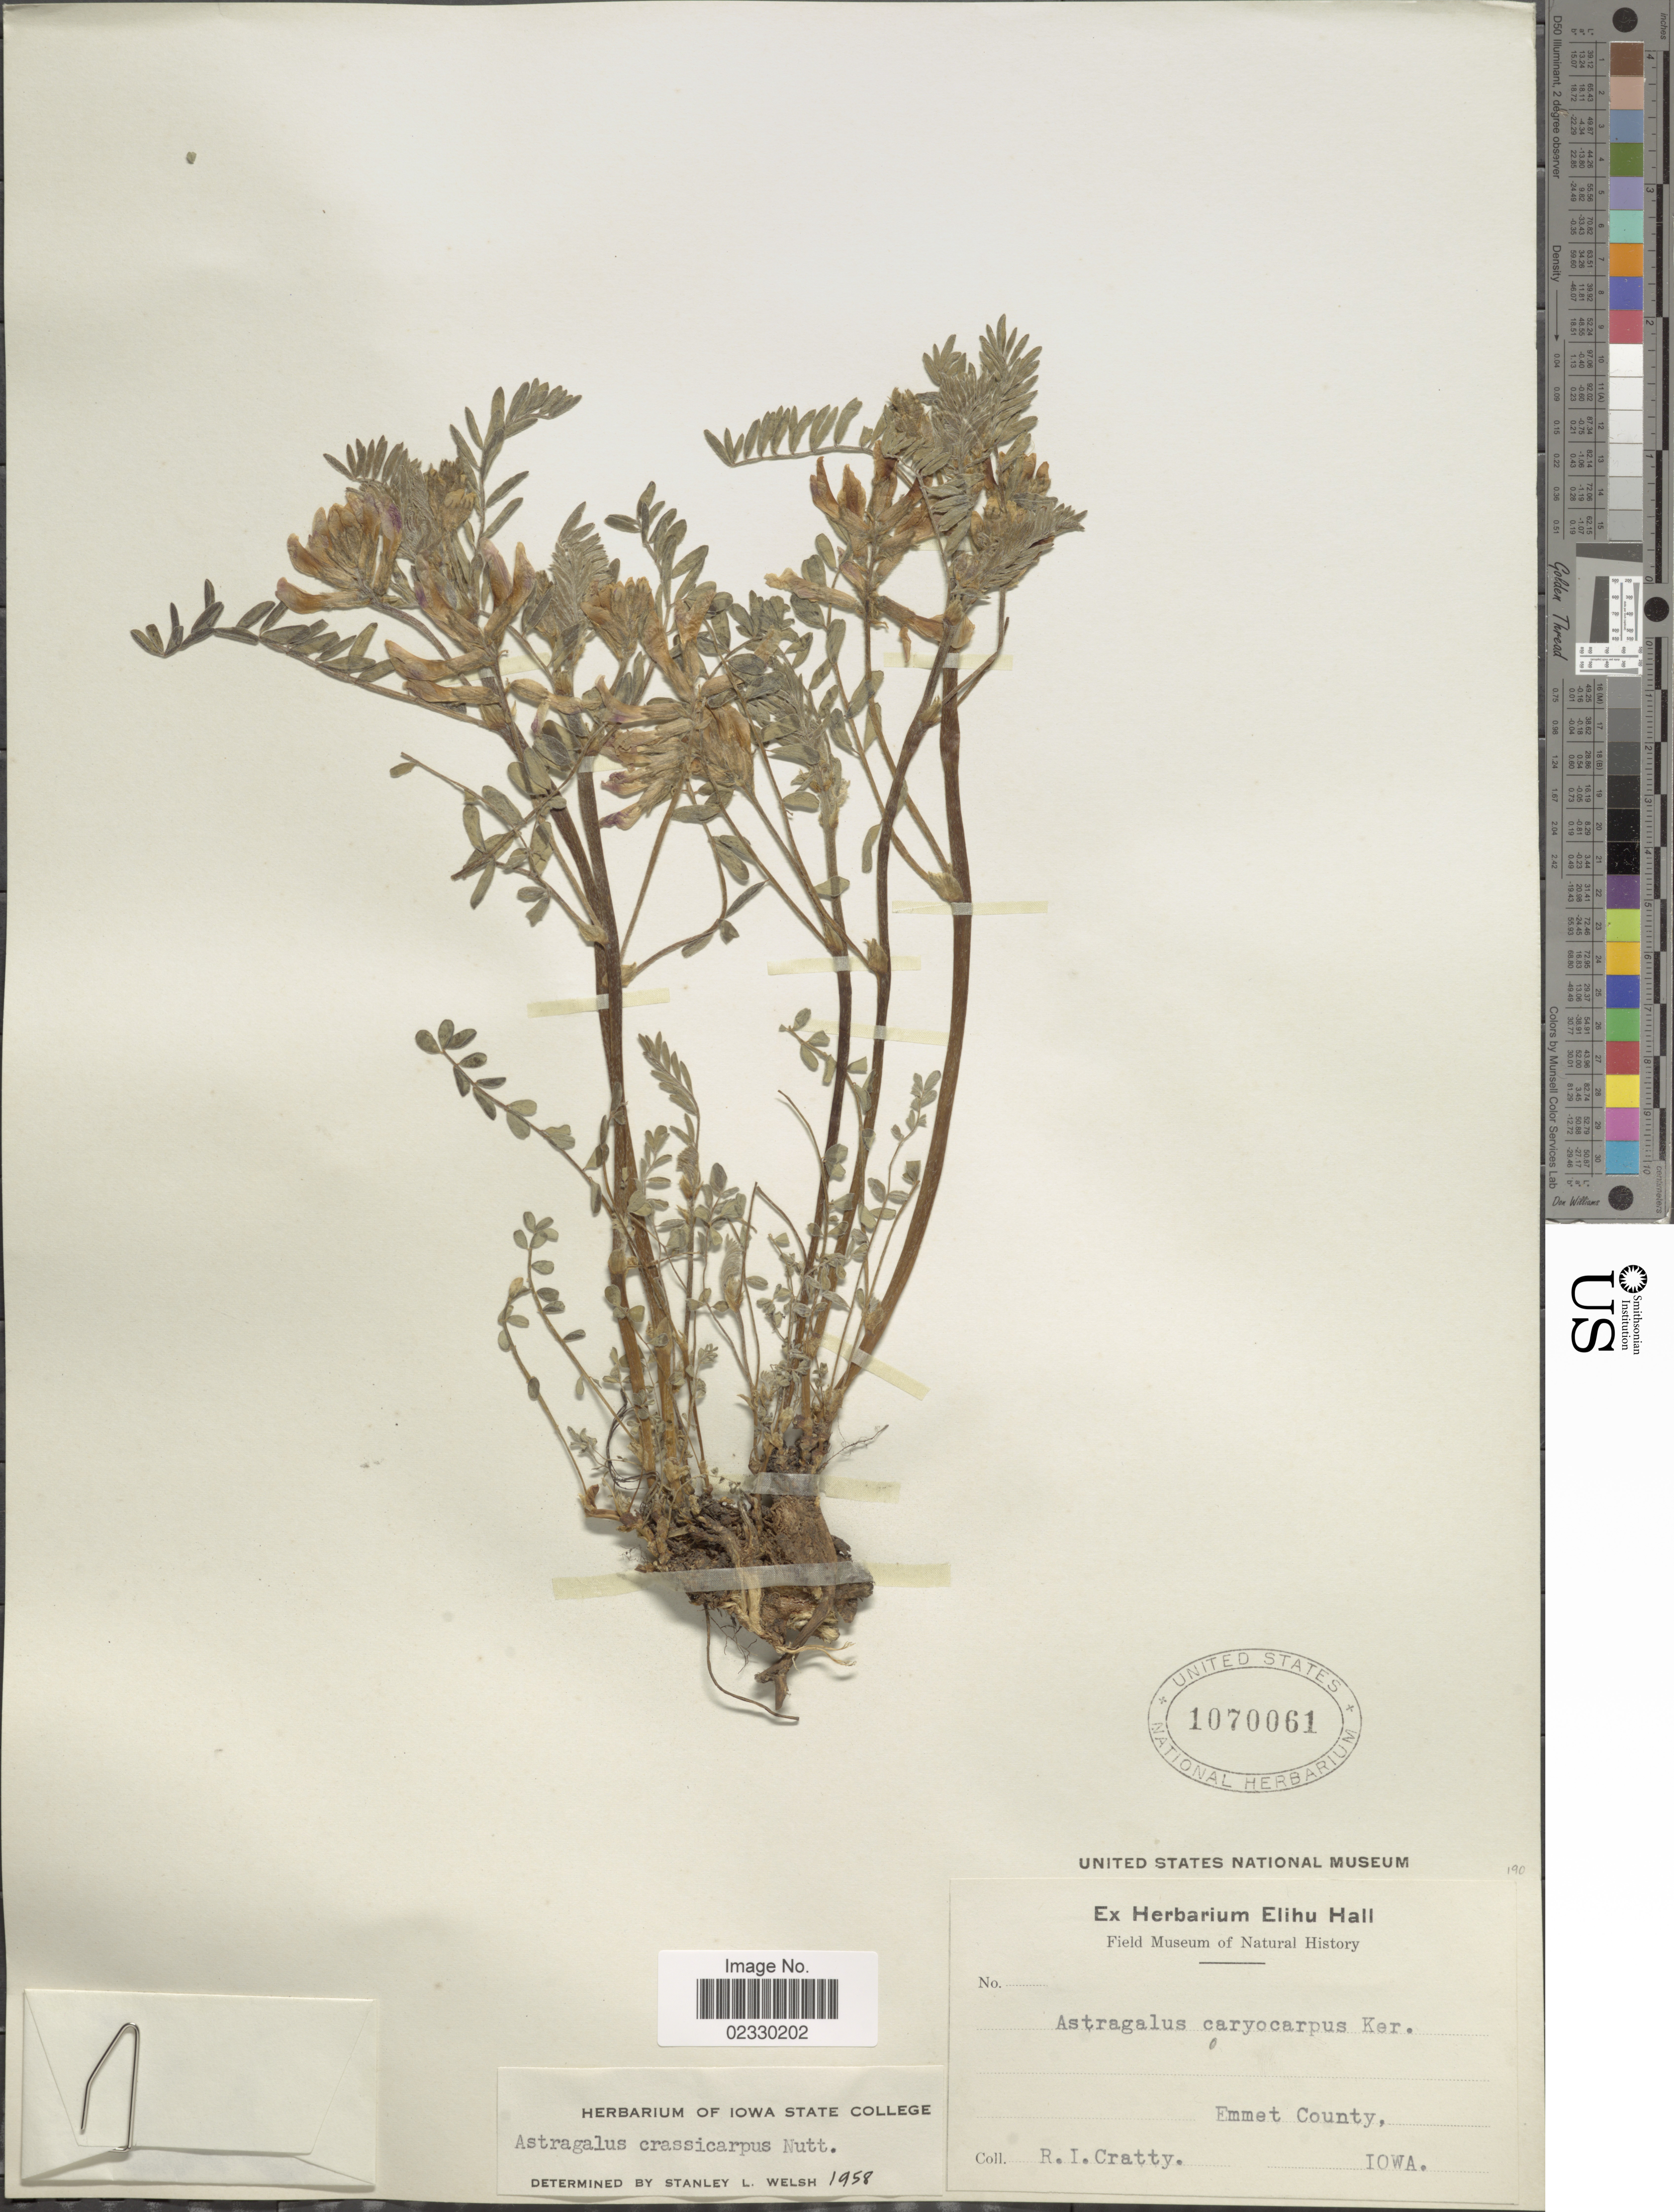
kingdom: Plantae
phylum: Tracheophyta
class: Magnoliopsida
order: Fabales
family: Fabaceae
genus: Astragalus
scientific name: Astragalus crassicarpus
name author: Nutt.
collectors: R. Cratty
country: United States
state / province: Iowa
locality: Emmet County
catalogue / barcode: US 1070061